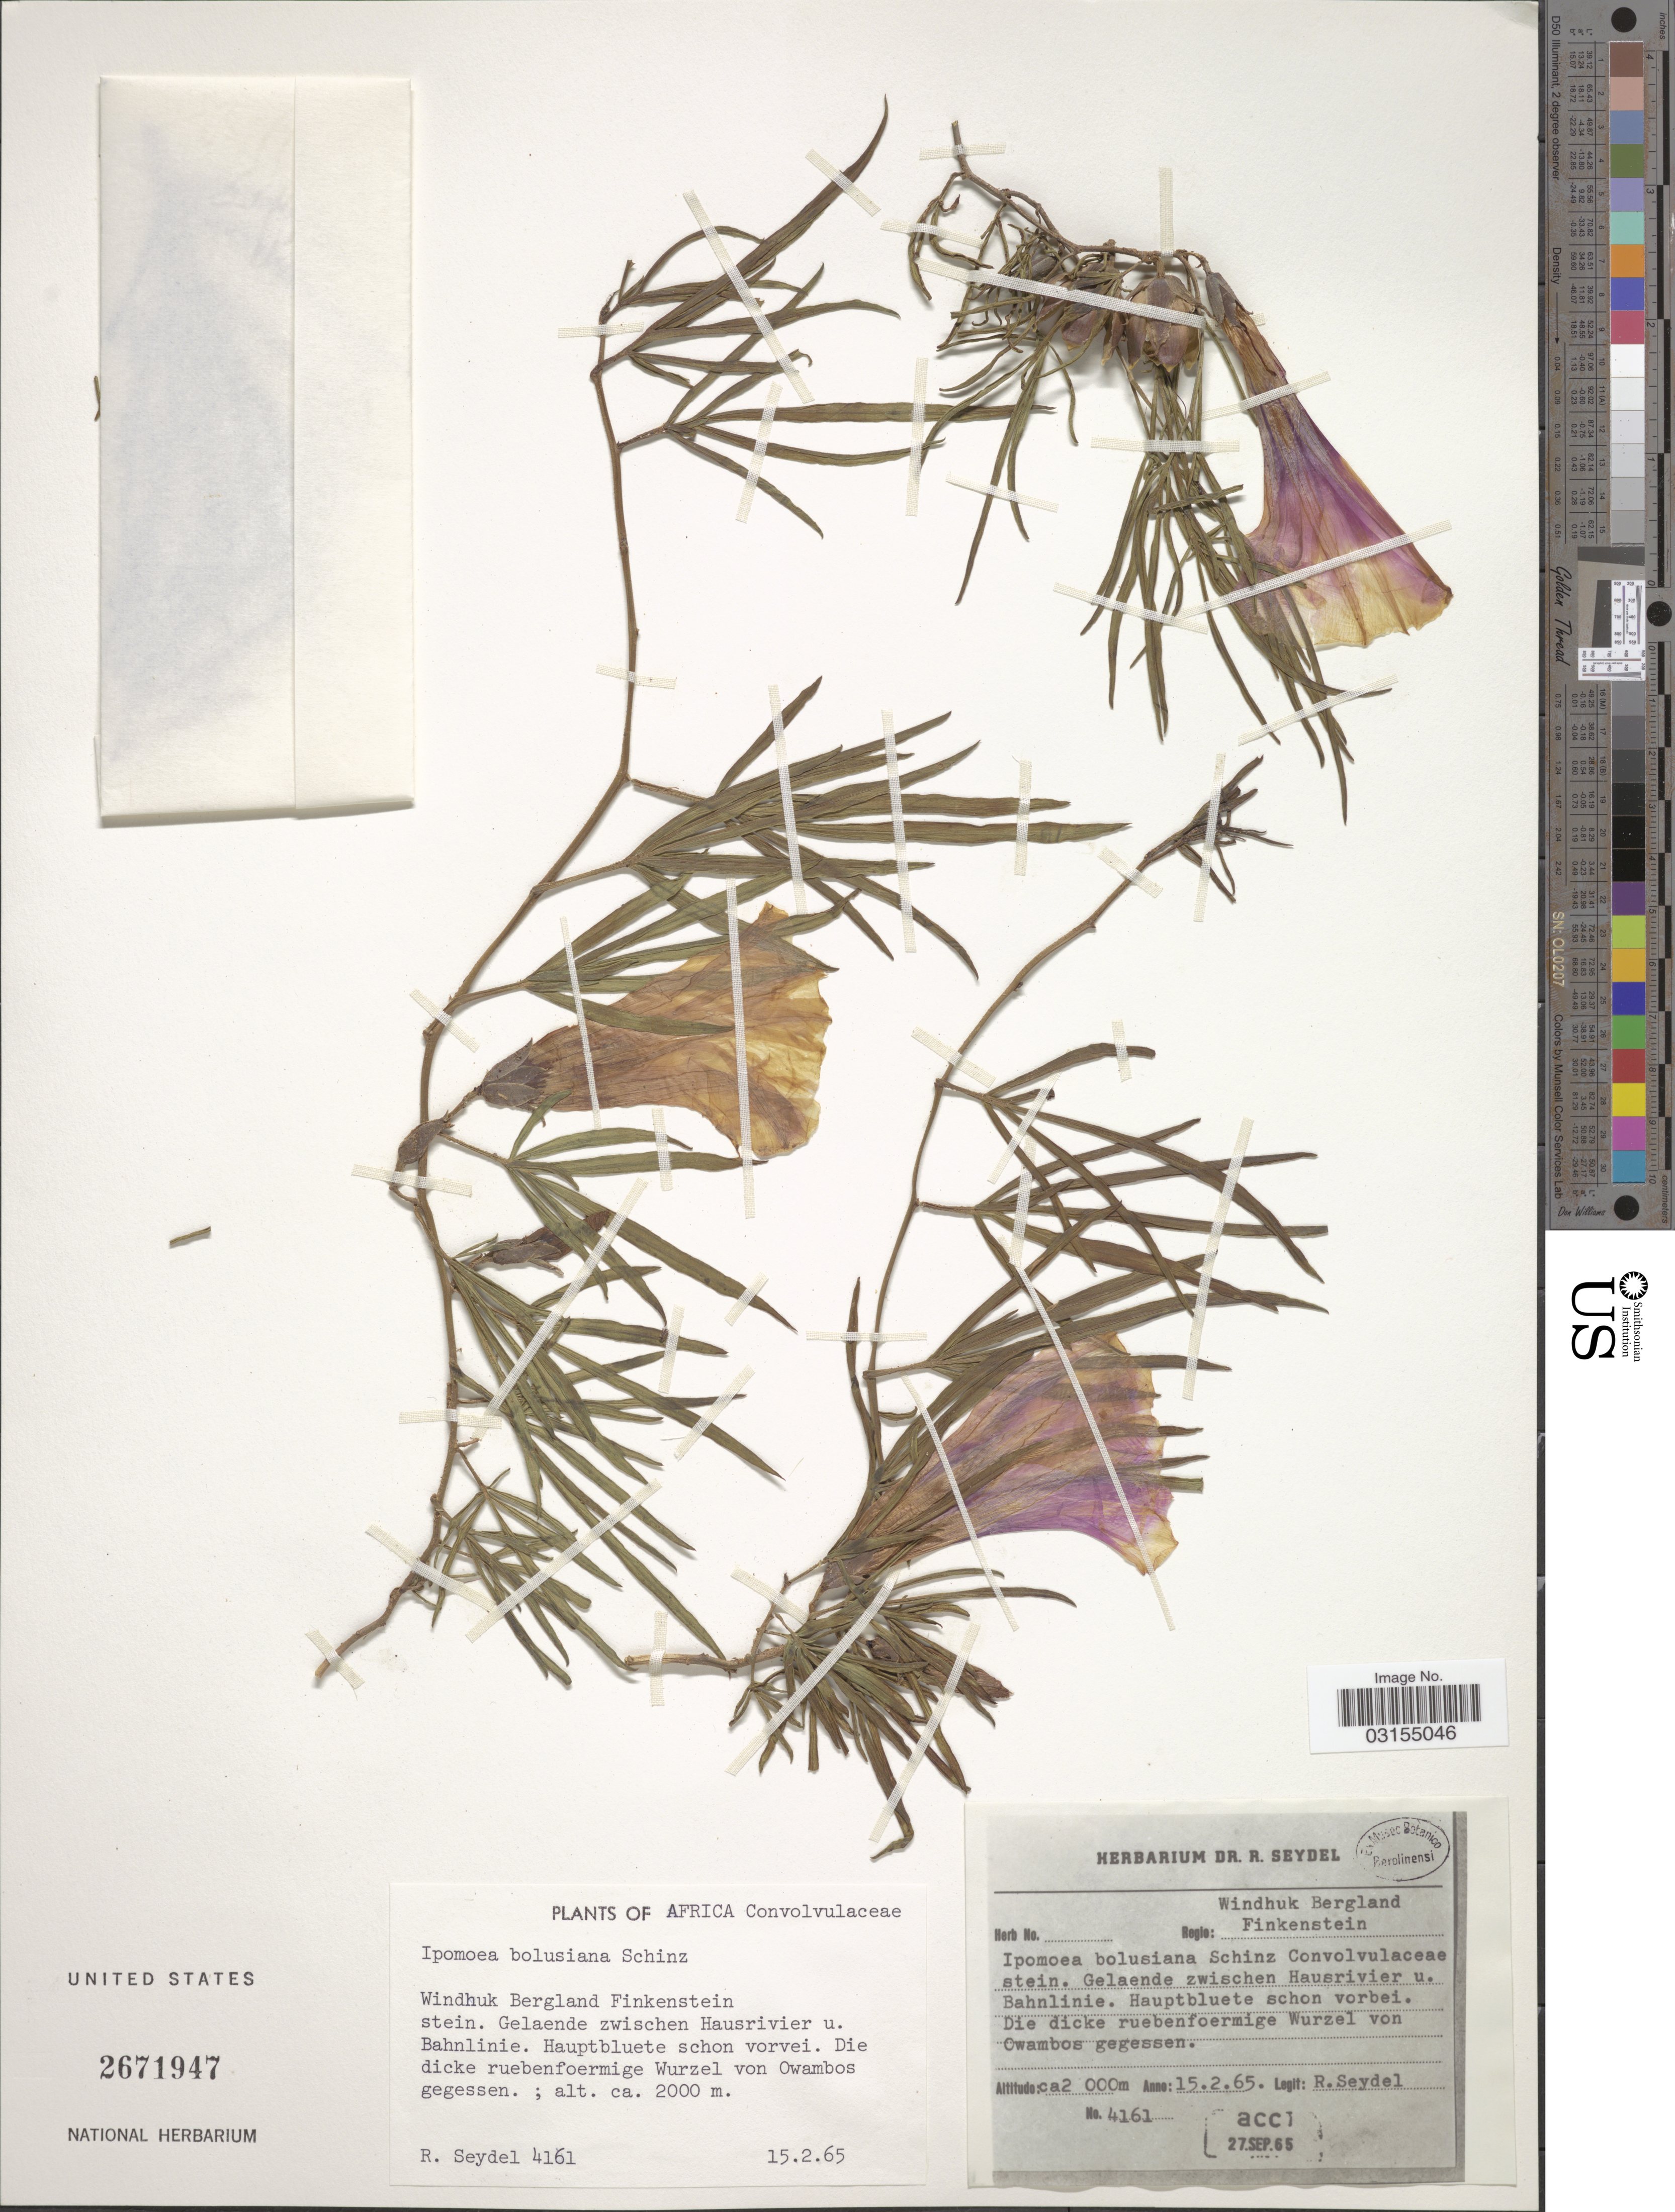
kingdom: Plantae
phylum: Tracheophyta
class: Magnoliopsida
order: Solanales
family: Convolvulaceae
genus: Ipomoea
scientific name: Ipomoea bolusiana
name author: Schinz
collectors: R. Seydel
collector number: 4161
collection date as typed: Transcribed d/m/y: 15/2/65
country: Namibia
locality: Africa. Regio: Windhuk Bergland Finkenstein. Gelaende zwischen Hausrivier u. Bahnlinie.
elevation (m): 2000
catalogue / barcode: US 2671947